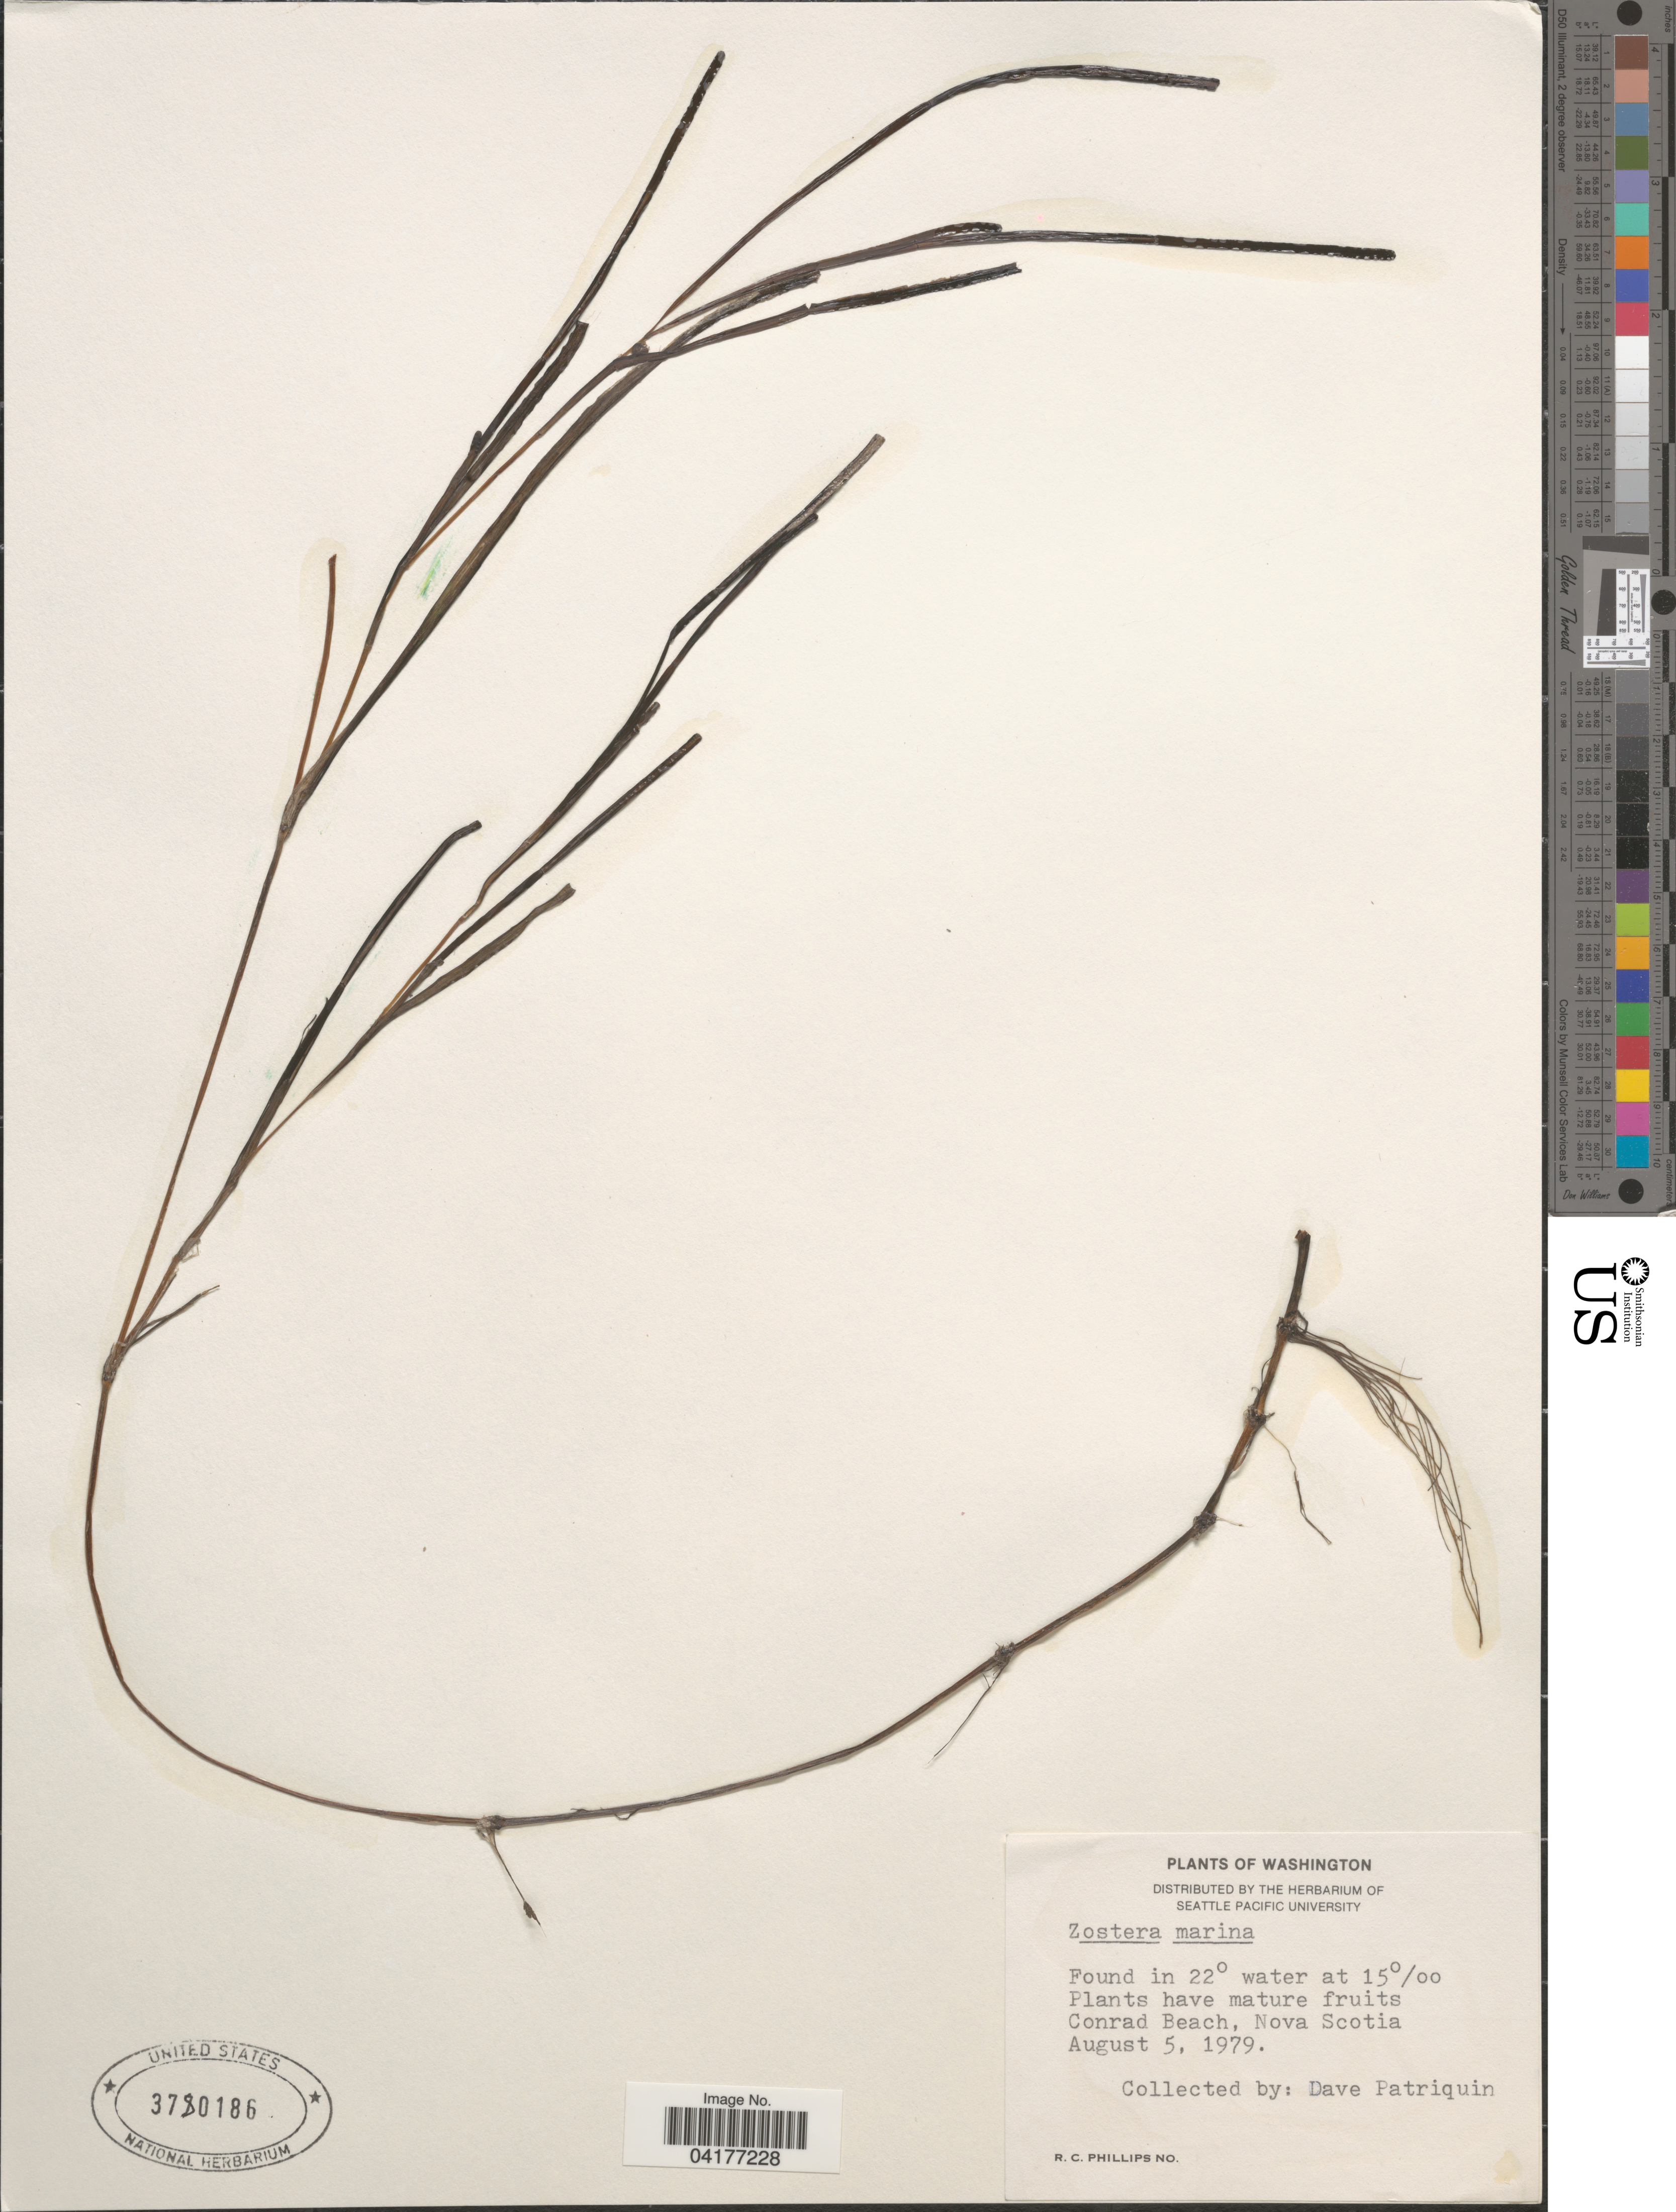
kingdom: Plantae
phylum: Tracheophyta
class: Liliopsida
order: Alismatales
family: Zosteraceae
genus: Zostera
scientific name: Zostera marina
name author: L.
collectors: D. Patriquin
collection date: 1979-08-05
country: Canada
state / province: Nova Scotia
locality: Conrad Beach.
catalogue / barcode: US 3780186